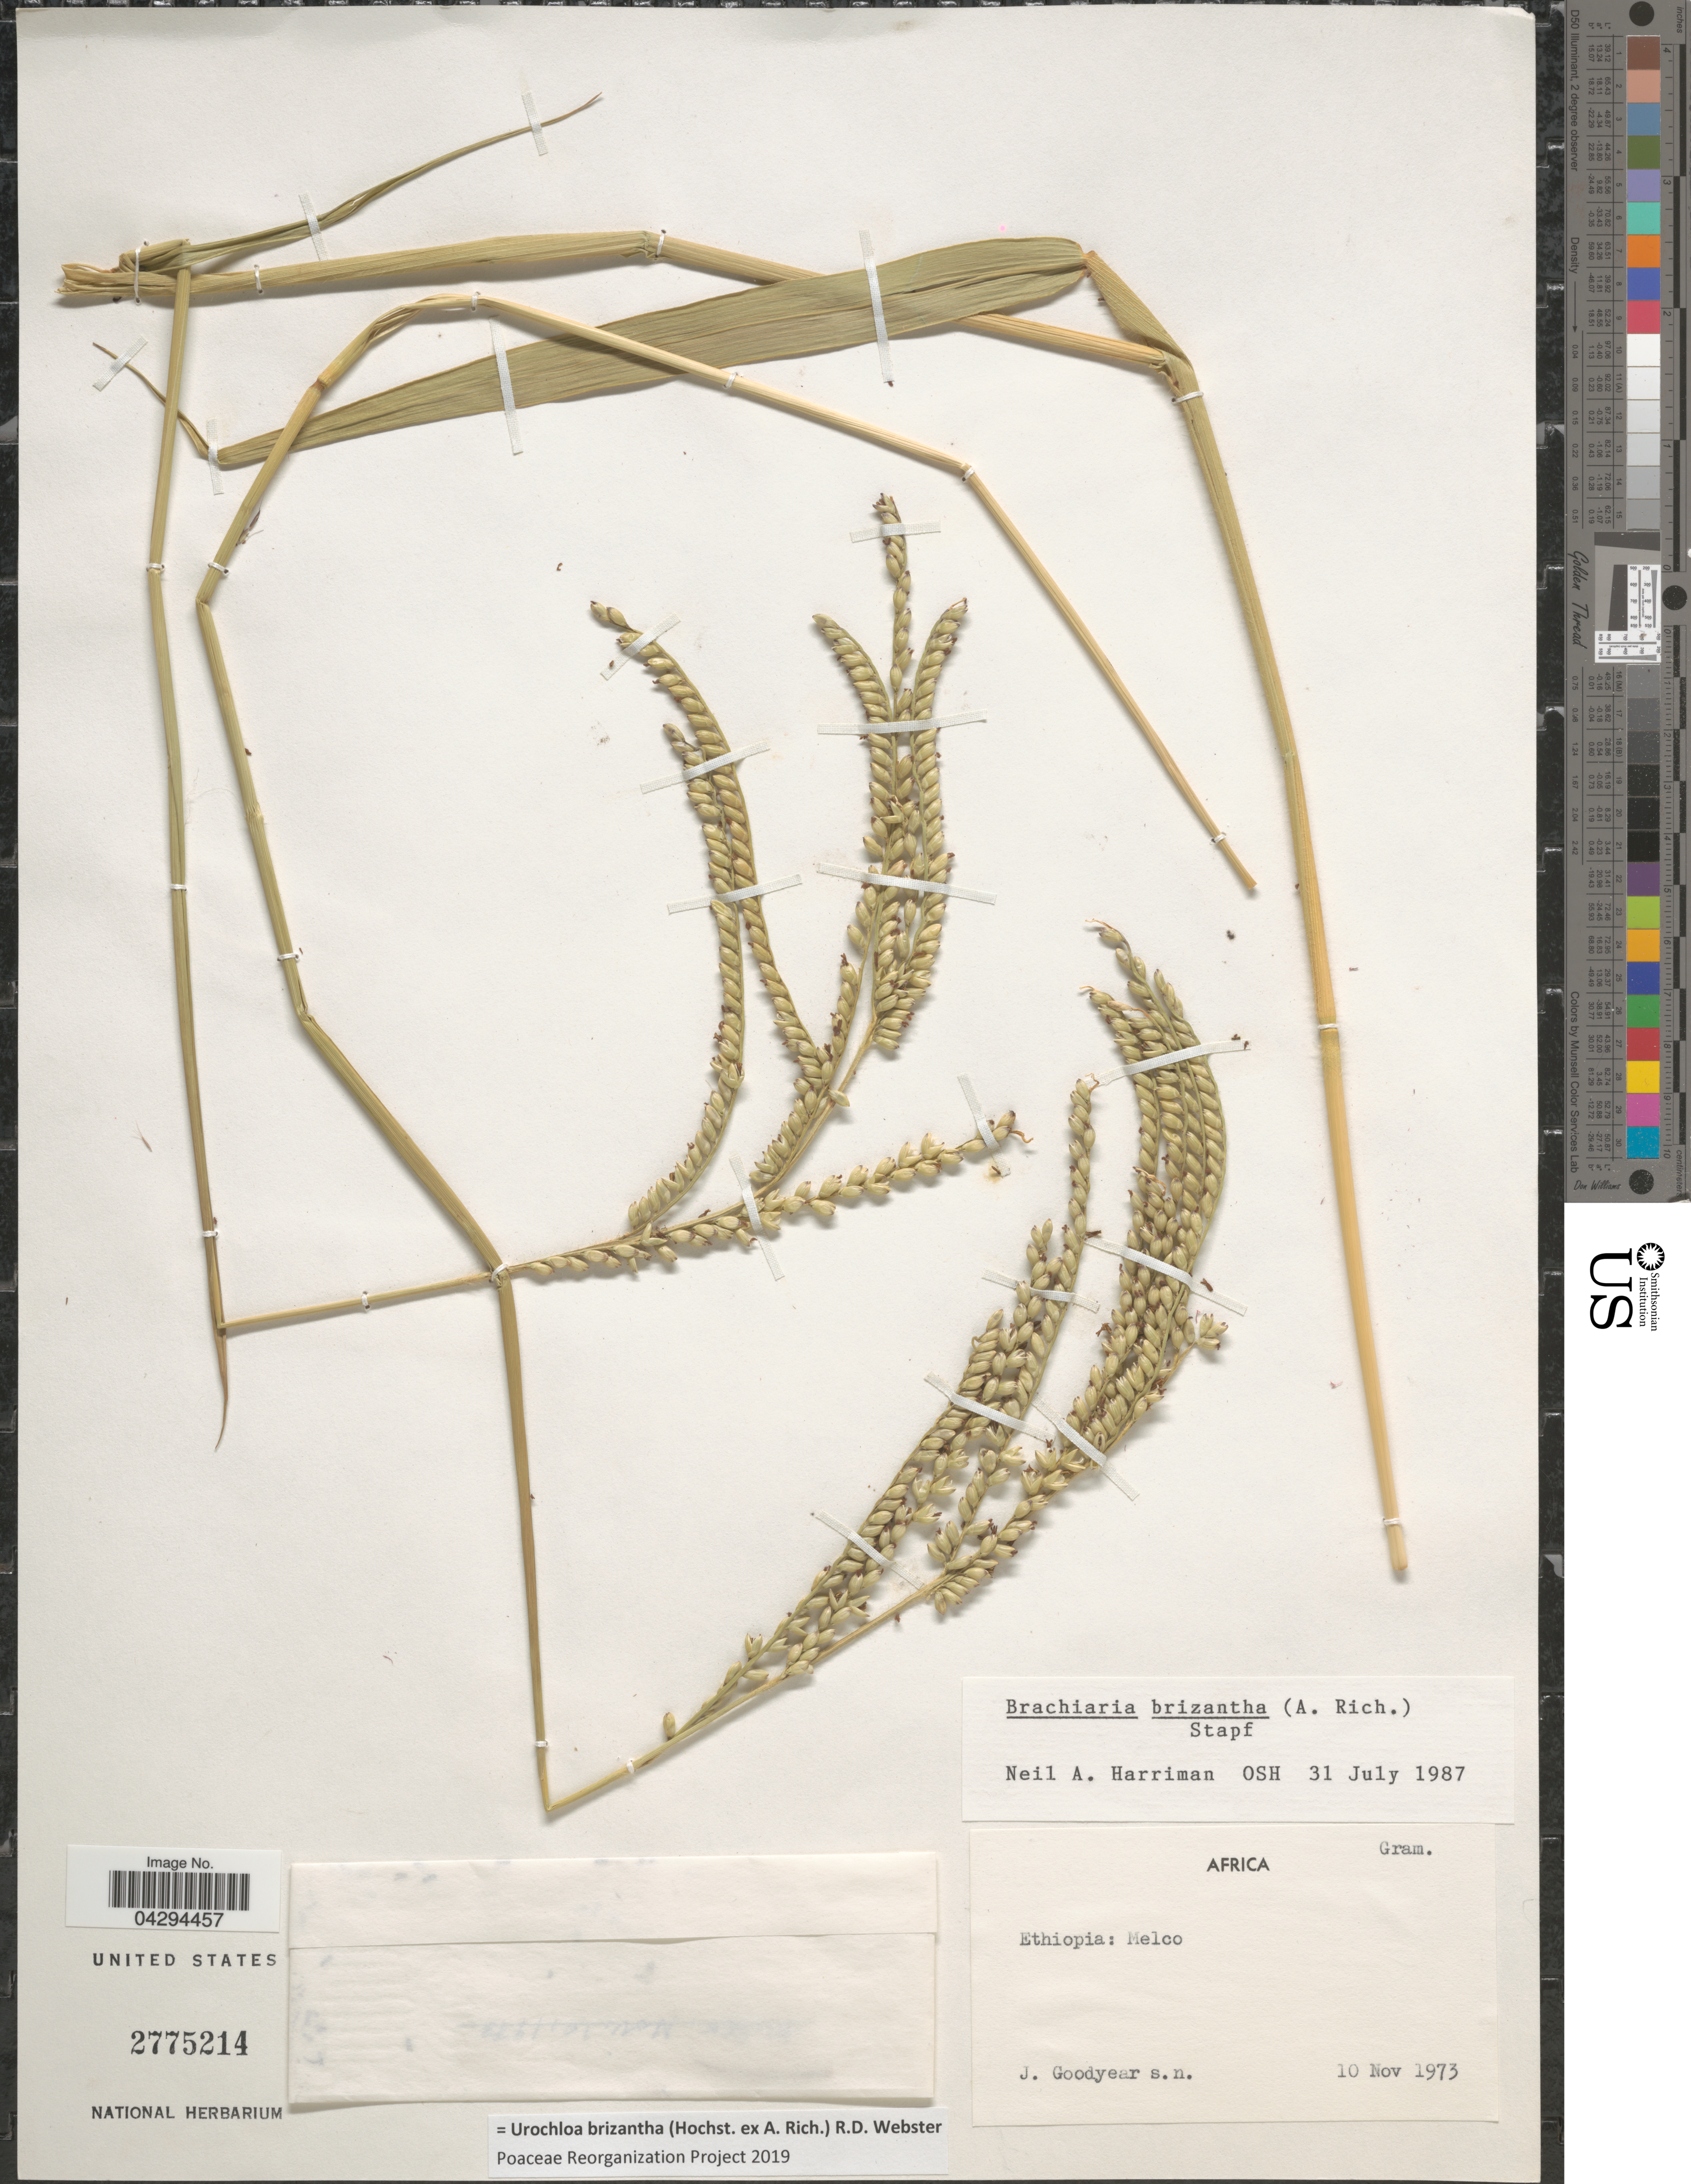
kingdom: Plantae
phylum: Tracheophyta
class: Liliopsida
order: Poales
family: Poaceae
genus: Urochloa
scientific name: Urochloa brizantha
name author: (Hochst. ex A. Rich.) R.D. Webster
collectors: J. Goodyear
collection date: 1973-11-10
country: Ethiopia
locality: Melco.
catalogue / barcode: US 2775214